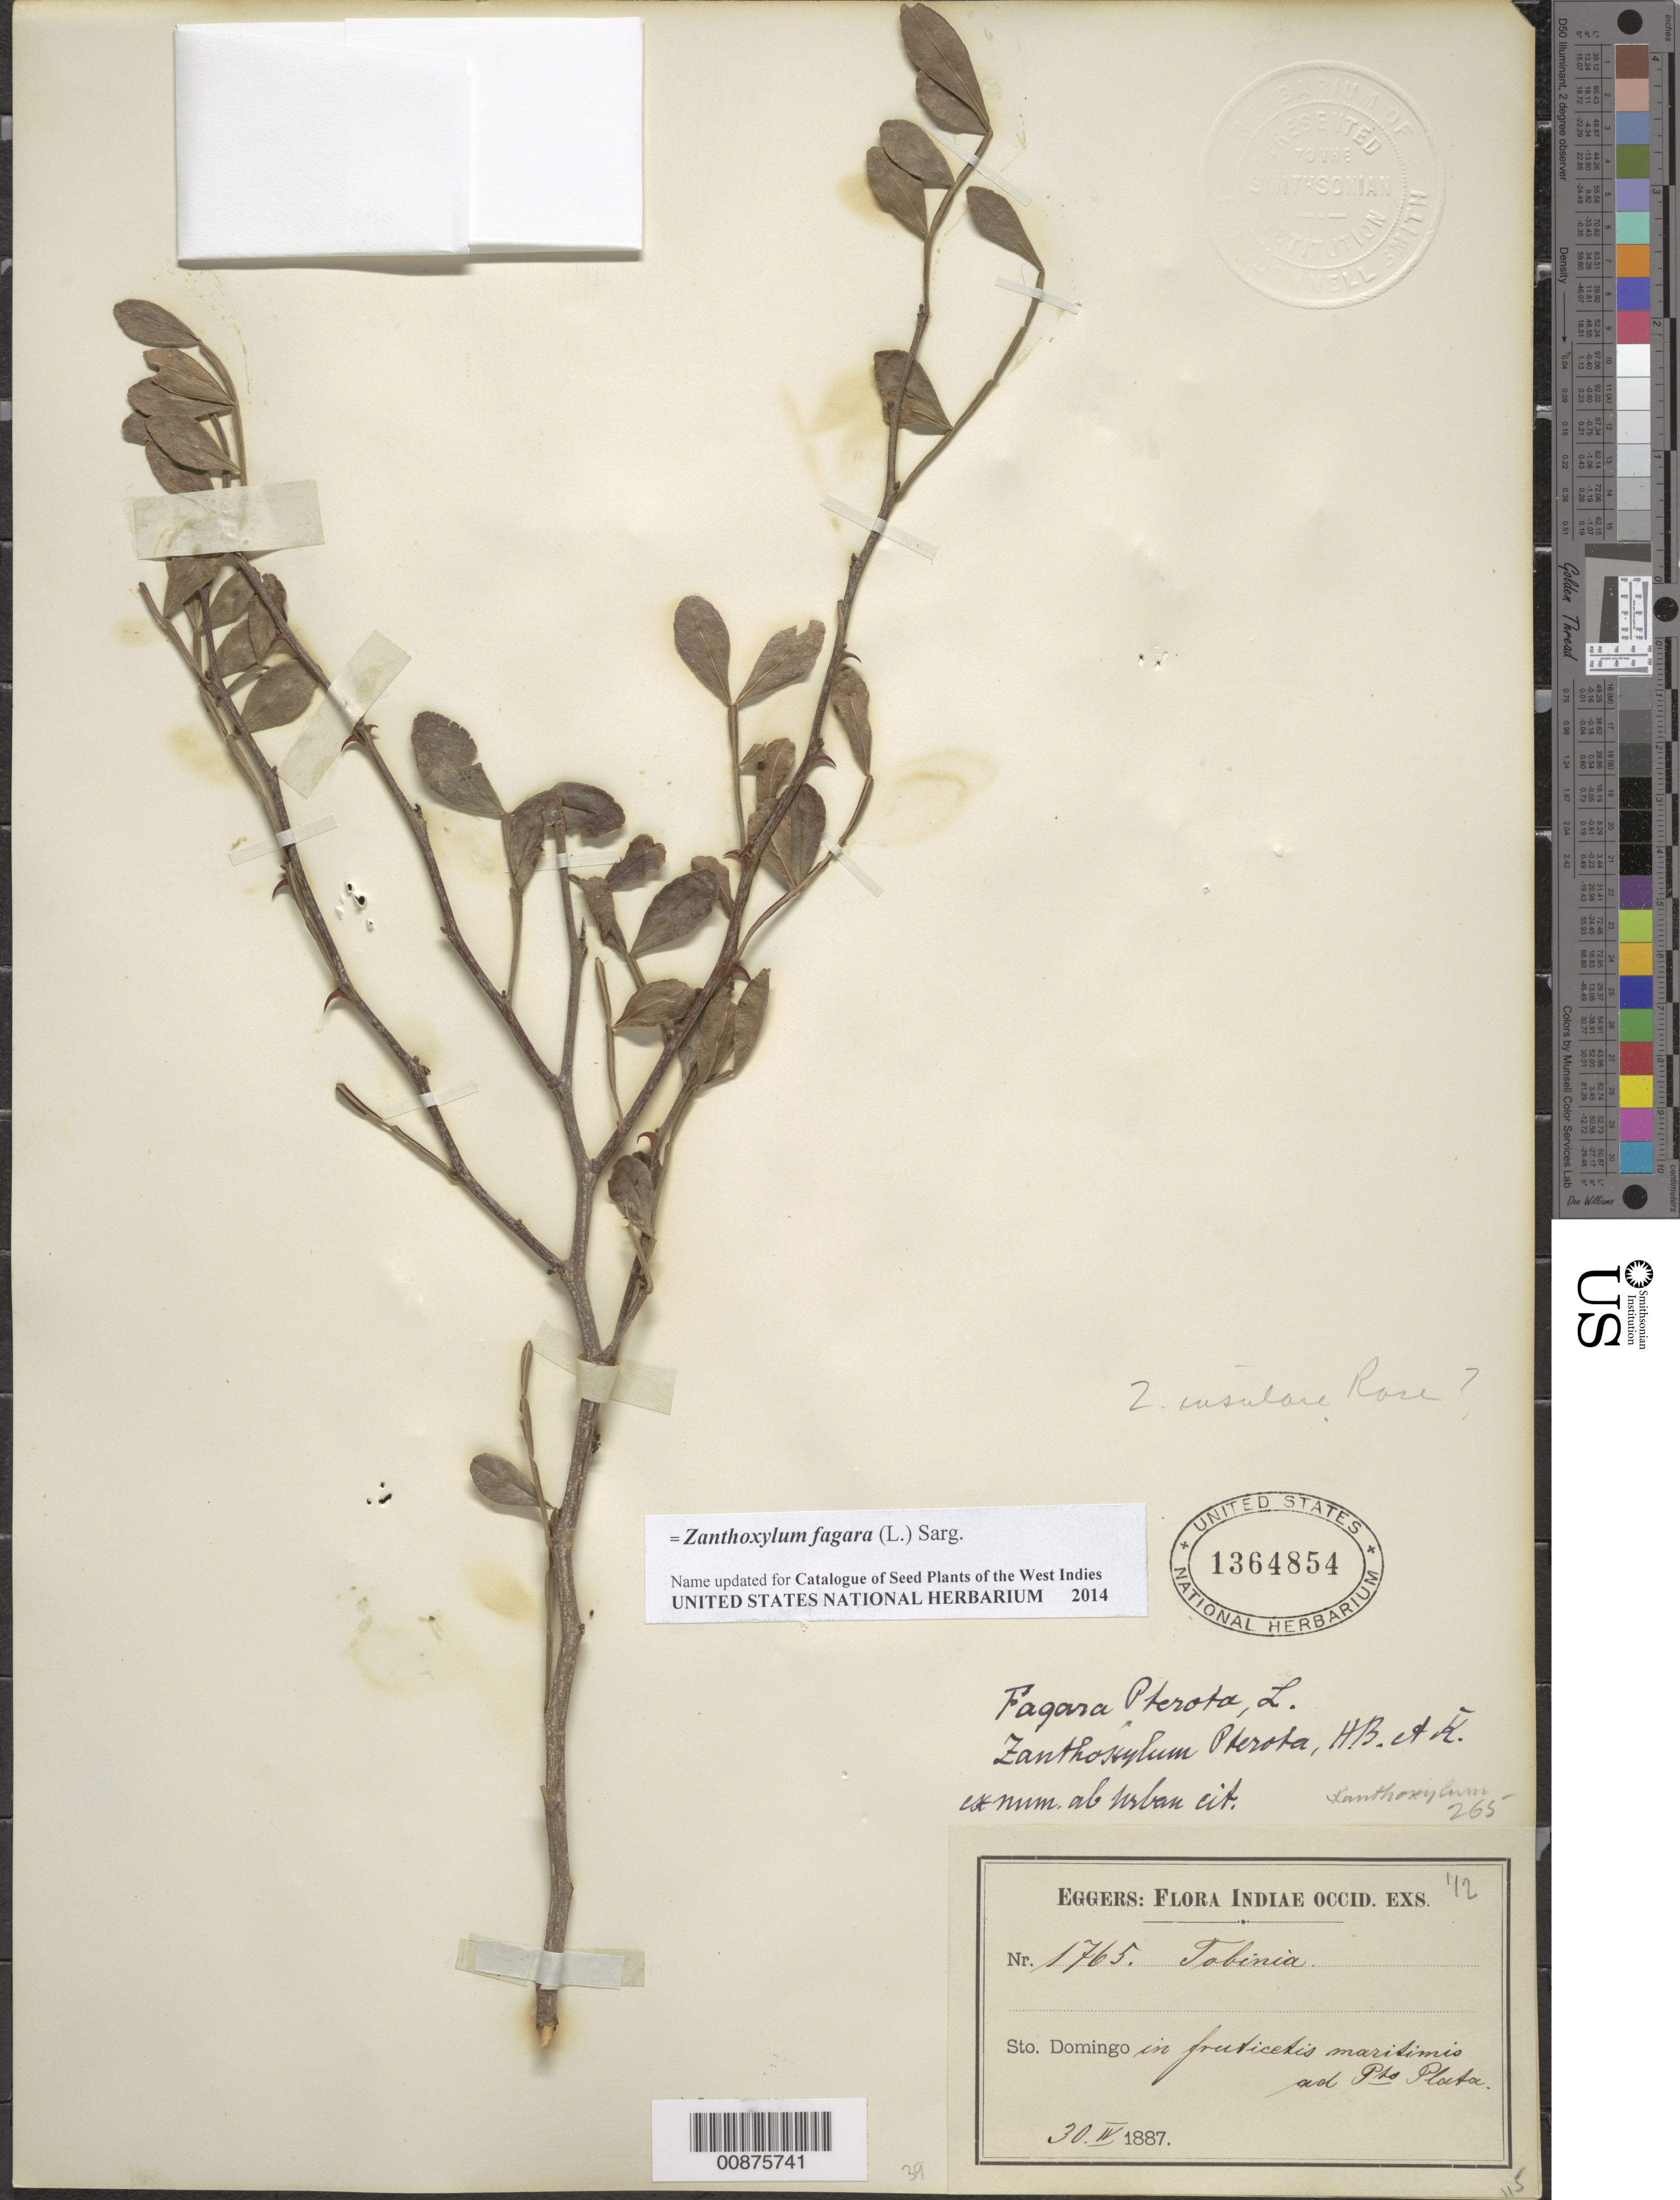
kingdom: Plantae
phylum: Tracheophyta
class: Magnoliopsida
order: Sapindales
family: Rutaceae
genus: Zanthoxylum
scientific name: Zanthoxylum fagara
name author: (L.) Sarg.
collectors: H. F. A. von Eggers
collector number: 1765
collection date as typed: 30 Apr 1887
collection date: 1887-04-30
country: Dominican Republic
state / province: Puerto Plata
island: Hispaniola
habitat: In "fruticetis maritimis"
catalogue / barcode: US 1364854